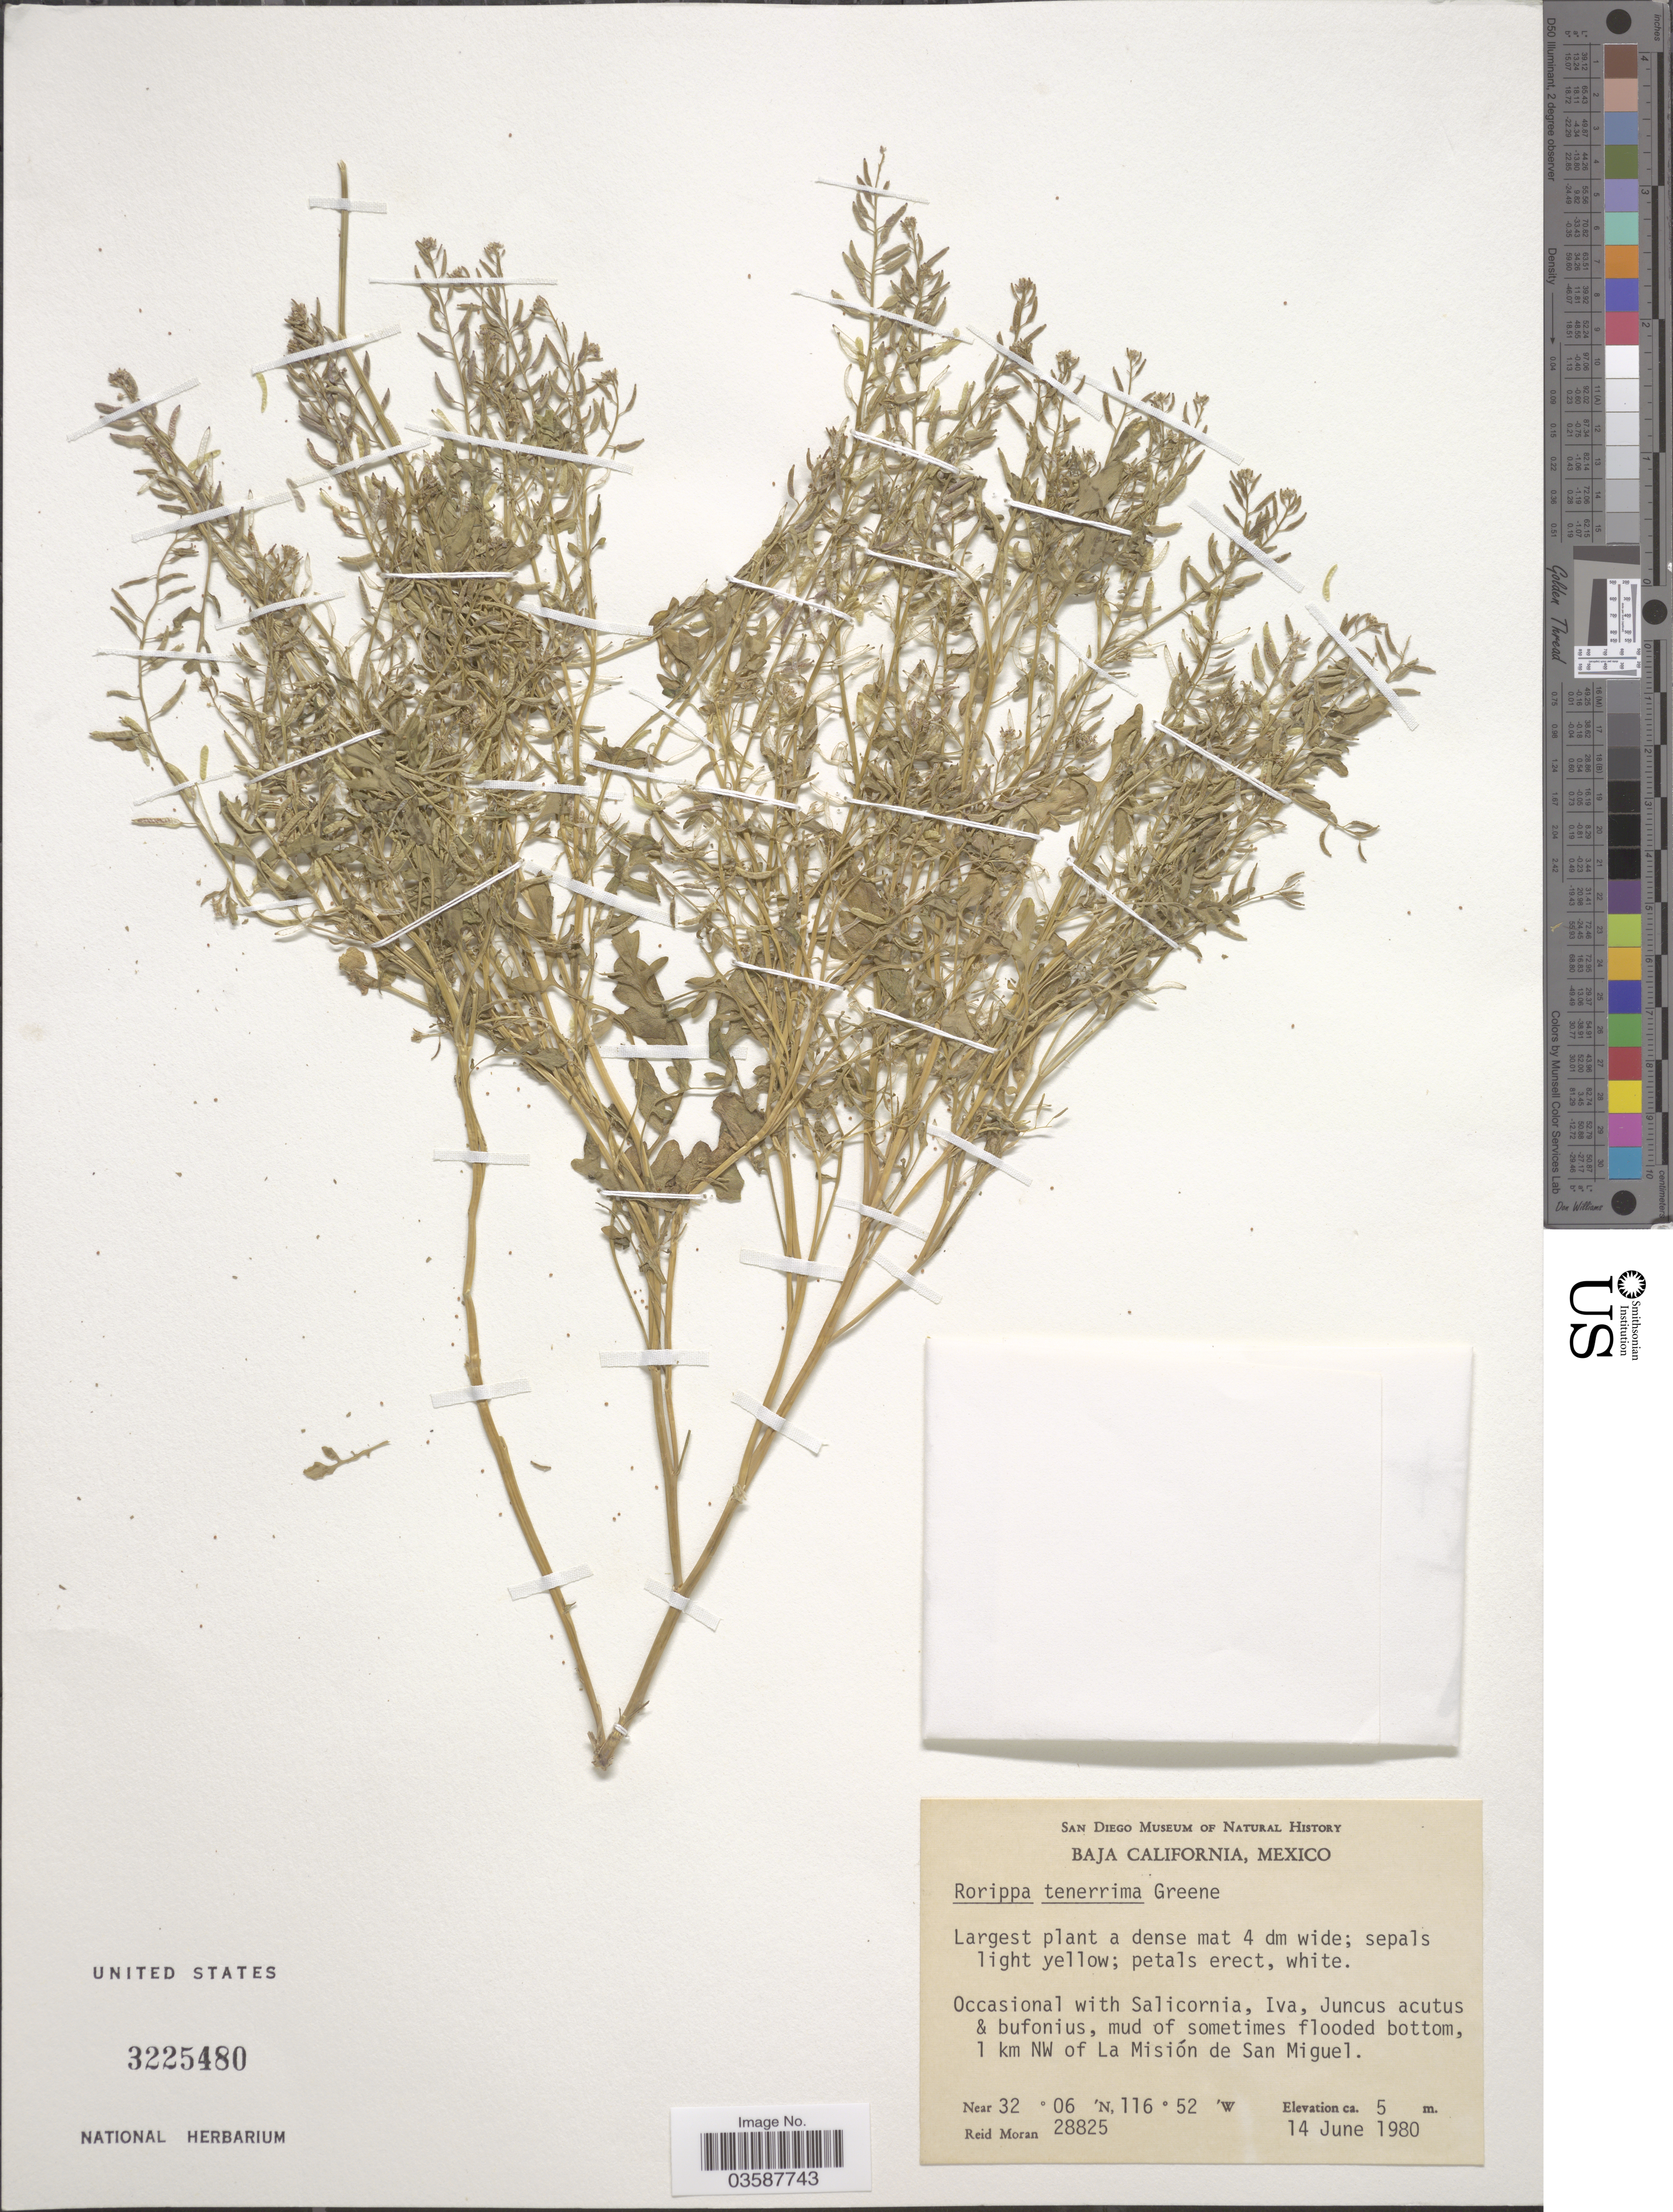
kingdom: Plantae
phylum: Tracheophyta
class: Magnoliopsida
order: Brassicales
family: Brassicaceae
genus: Rorippa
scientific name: Rorippa tenerrima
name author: Greene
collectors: R. V. Moran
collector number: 28825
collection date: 1980-06-14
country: Mexico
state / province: Baja California Norte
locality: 1 km NW of La Misión de San Miguel.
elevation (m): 5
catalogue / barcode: US 3225480